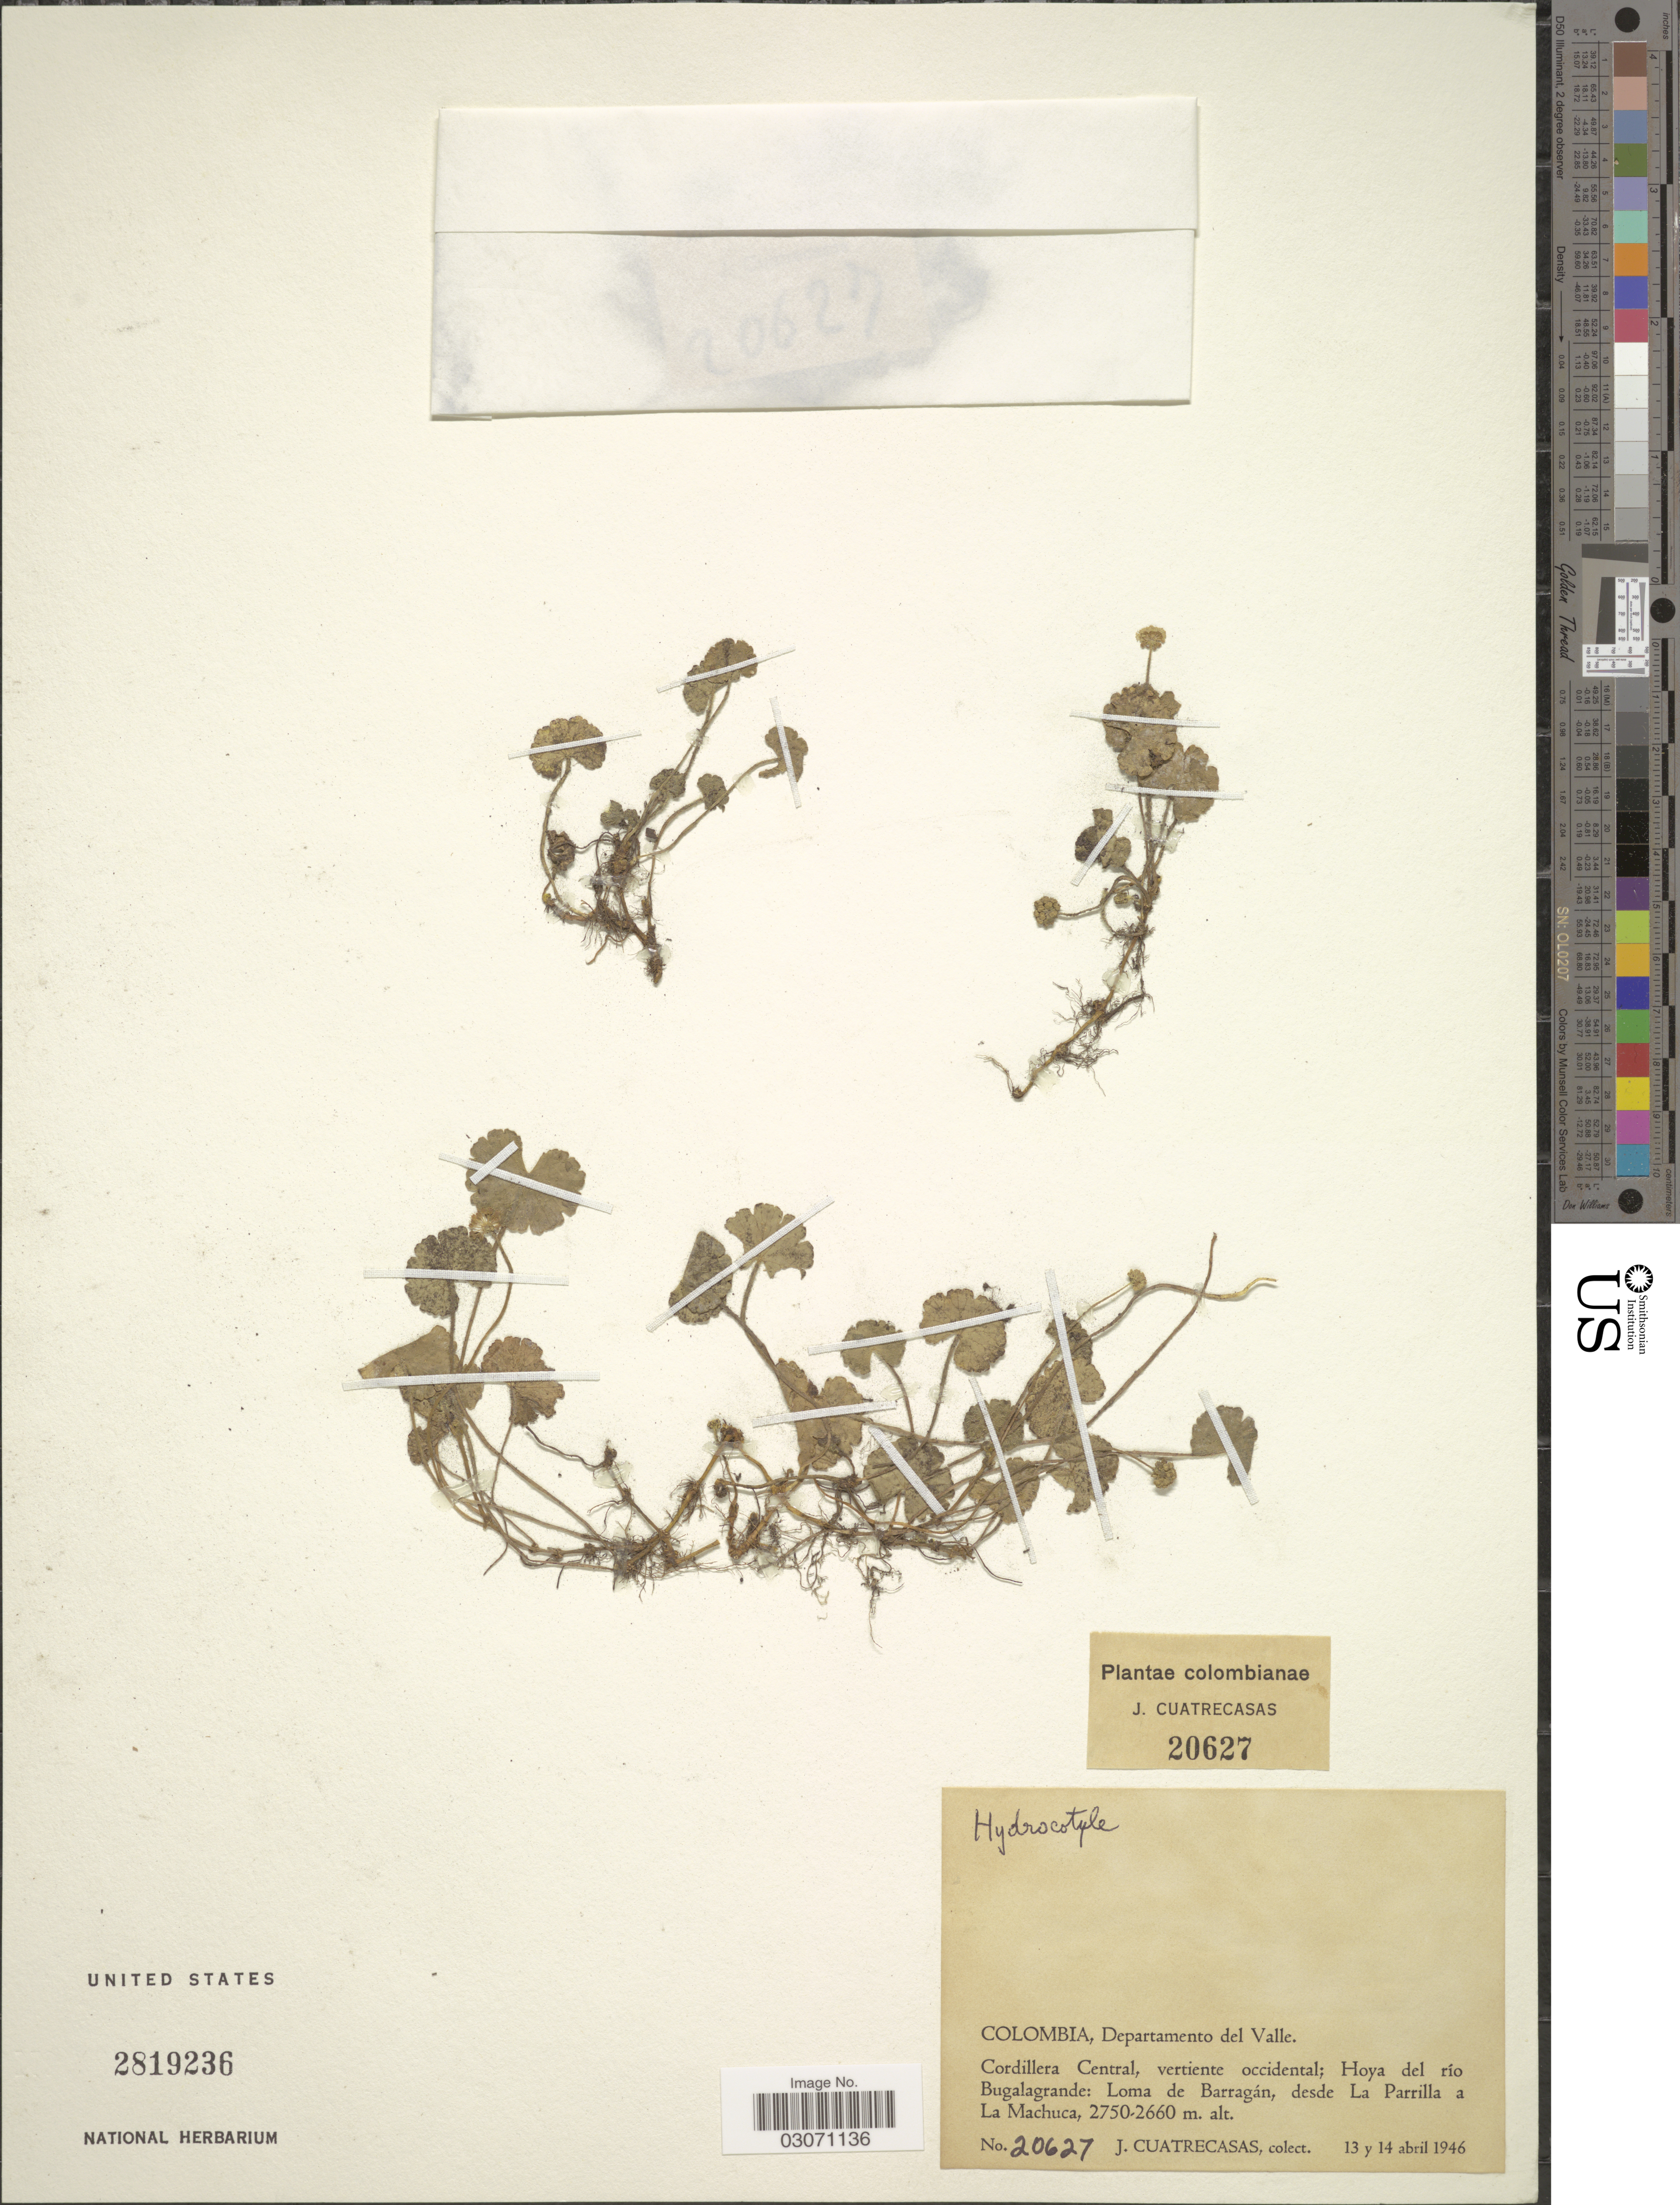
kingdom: Plantae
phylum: Tracheophyta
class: Magnoliopsida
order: Apiales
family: Araliaceae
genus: Hydrocotyle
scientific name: Hydrocotyle bonplandi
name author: A. Rich.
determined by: Mendoza, M.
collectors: J. Cuatrecasas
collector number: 20627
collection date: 1946-04-13/1946-04-14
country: Colombia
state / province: Valle del Cauca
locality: Departamento del Valle, Cordillera Central, vertiente occidental; Hoya del río Bugalagrande: Loma de Barragán, desde La Parrilla a La Machuca.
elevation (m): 2660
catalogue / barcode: US 2819236